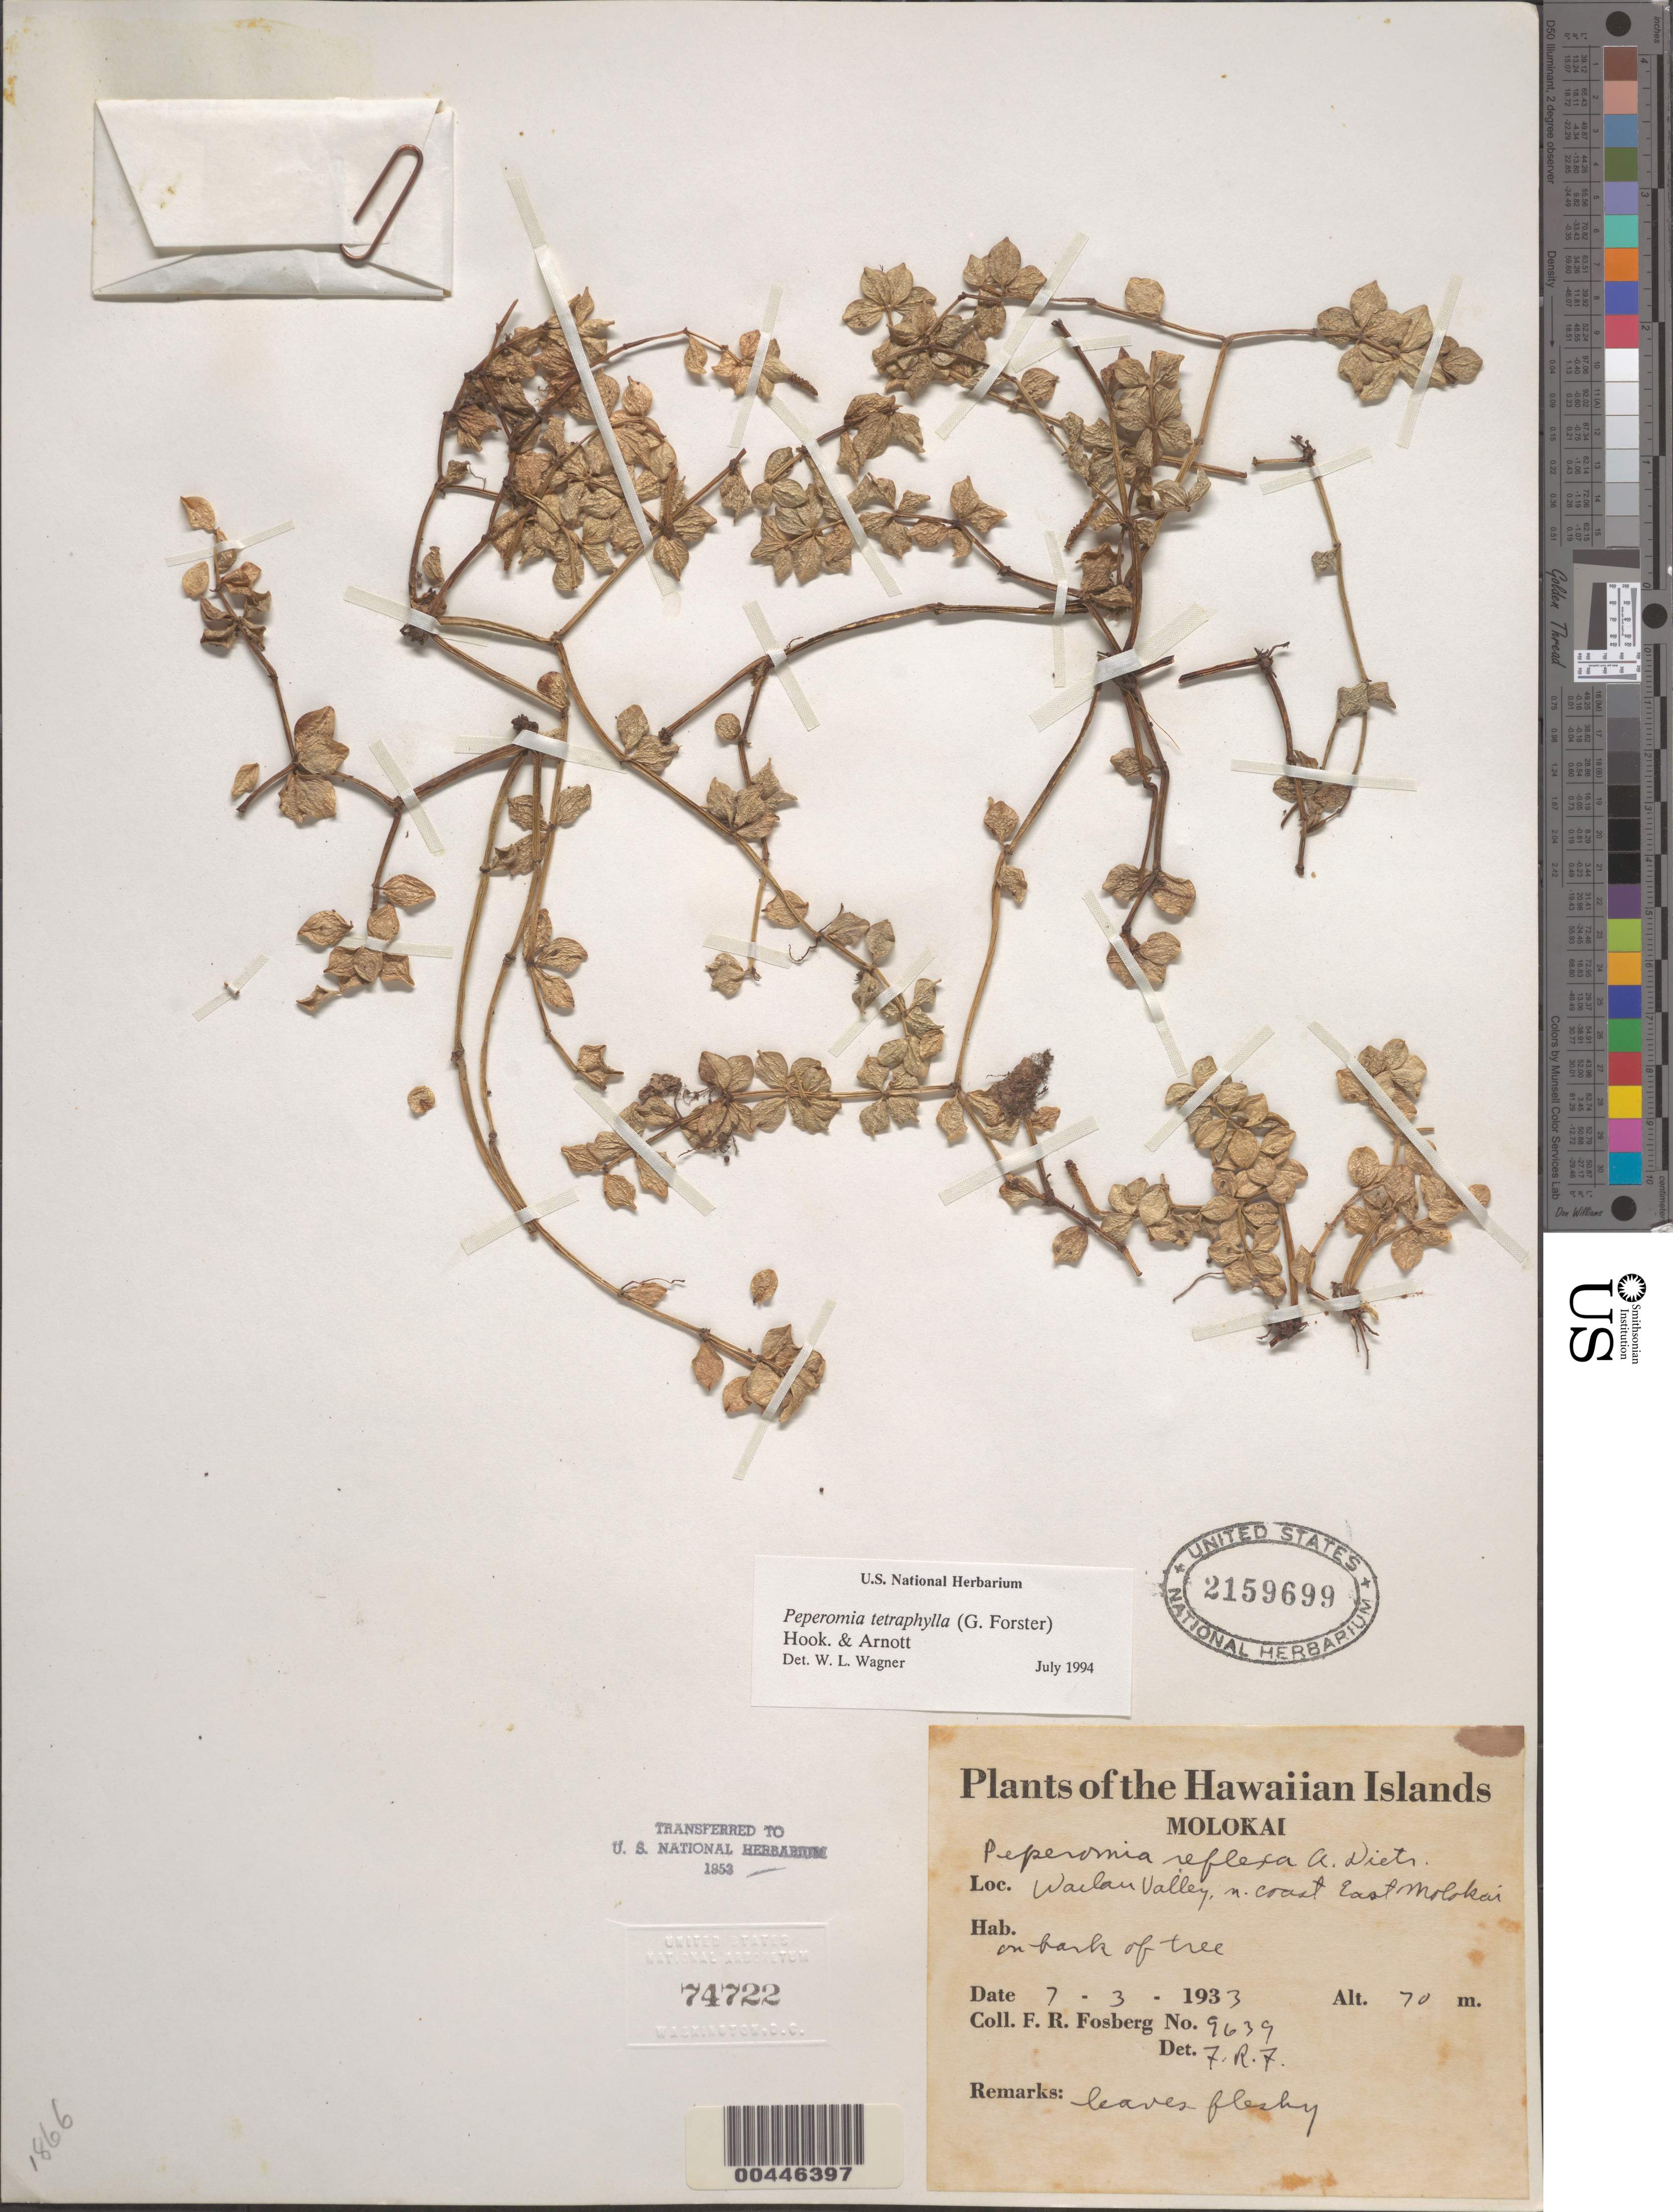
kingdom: Plantae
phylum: Tracheophyta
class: Magnoliopsida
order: Piperales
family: Piperaceae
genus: Peperomia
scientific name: Peperomia trichopus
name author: Trel. in J.F. Macbr.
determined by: Wagner, W. L., (BOT), Smithsonian Institution - National Museum of Natural History (UNITED STATES)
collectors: F. R. Fosberg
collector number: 9639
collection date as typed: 7 Mar 1933 or 3 Jul 1933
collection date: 1933-03-07 or 1933-07-03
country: United States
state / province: Hawaii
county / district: Maui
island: Moloka'i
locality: Wailau Valley, N coast E Molokai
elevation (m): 70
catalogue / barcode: US 2159699